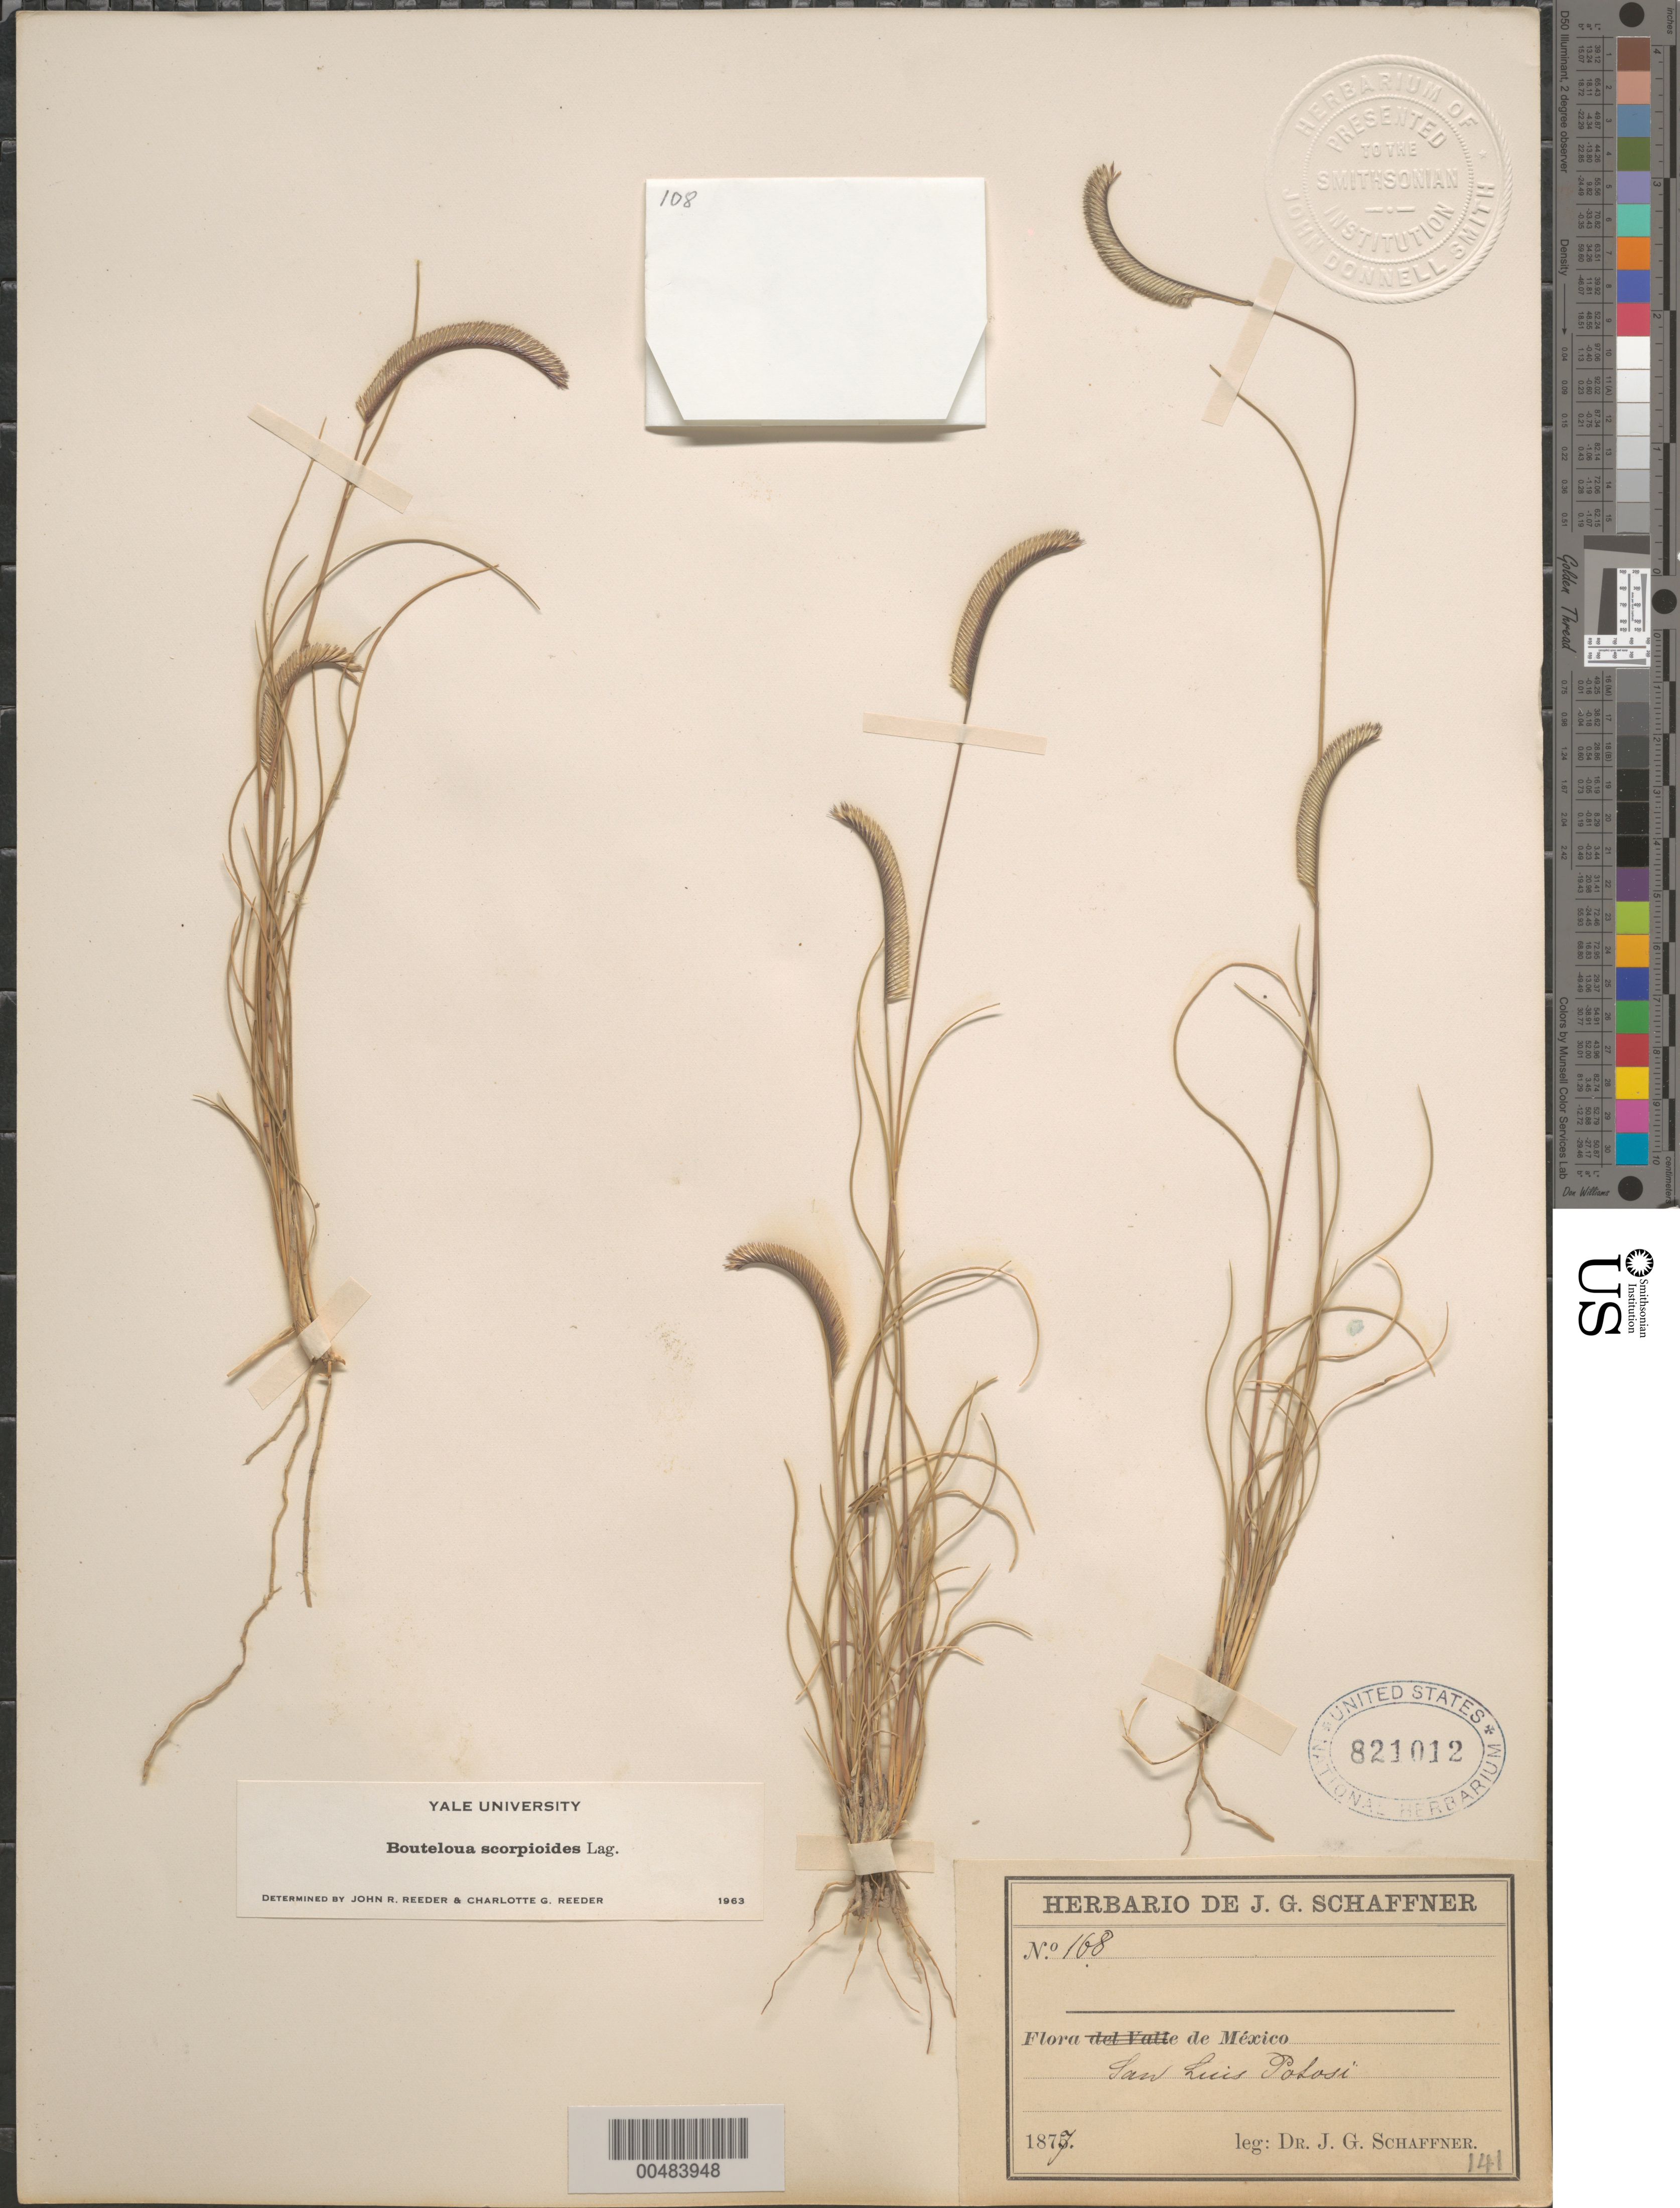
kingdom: Plantae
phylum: Tracheophyta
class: Liliopsida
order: Poales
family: Poaceae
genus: Bouteloua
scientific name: Bouteloua scorpioides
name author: Lag.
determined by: Reeder, J. R.; Reeder, C. G.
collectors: J. G. Schaffner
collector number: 168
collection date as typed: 1877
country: Mexico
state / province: San Luis Potosi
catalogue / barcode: US 821012